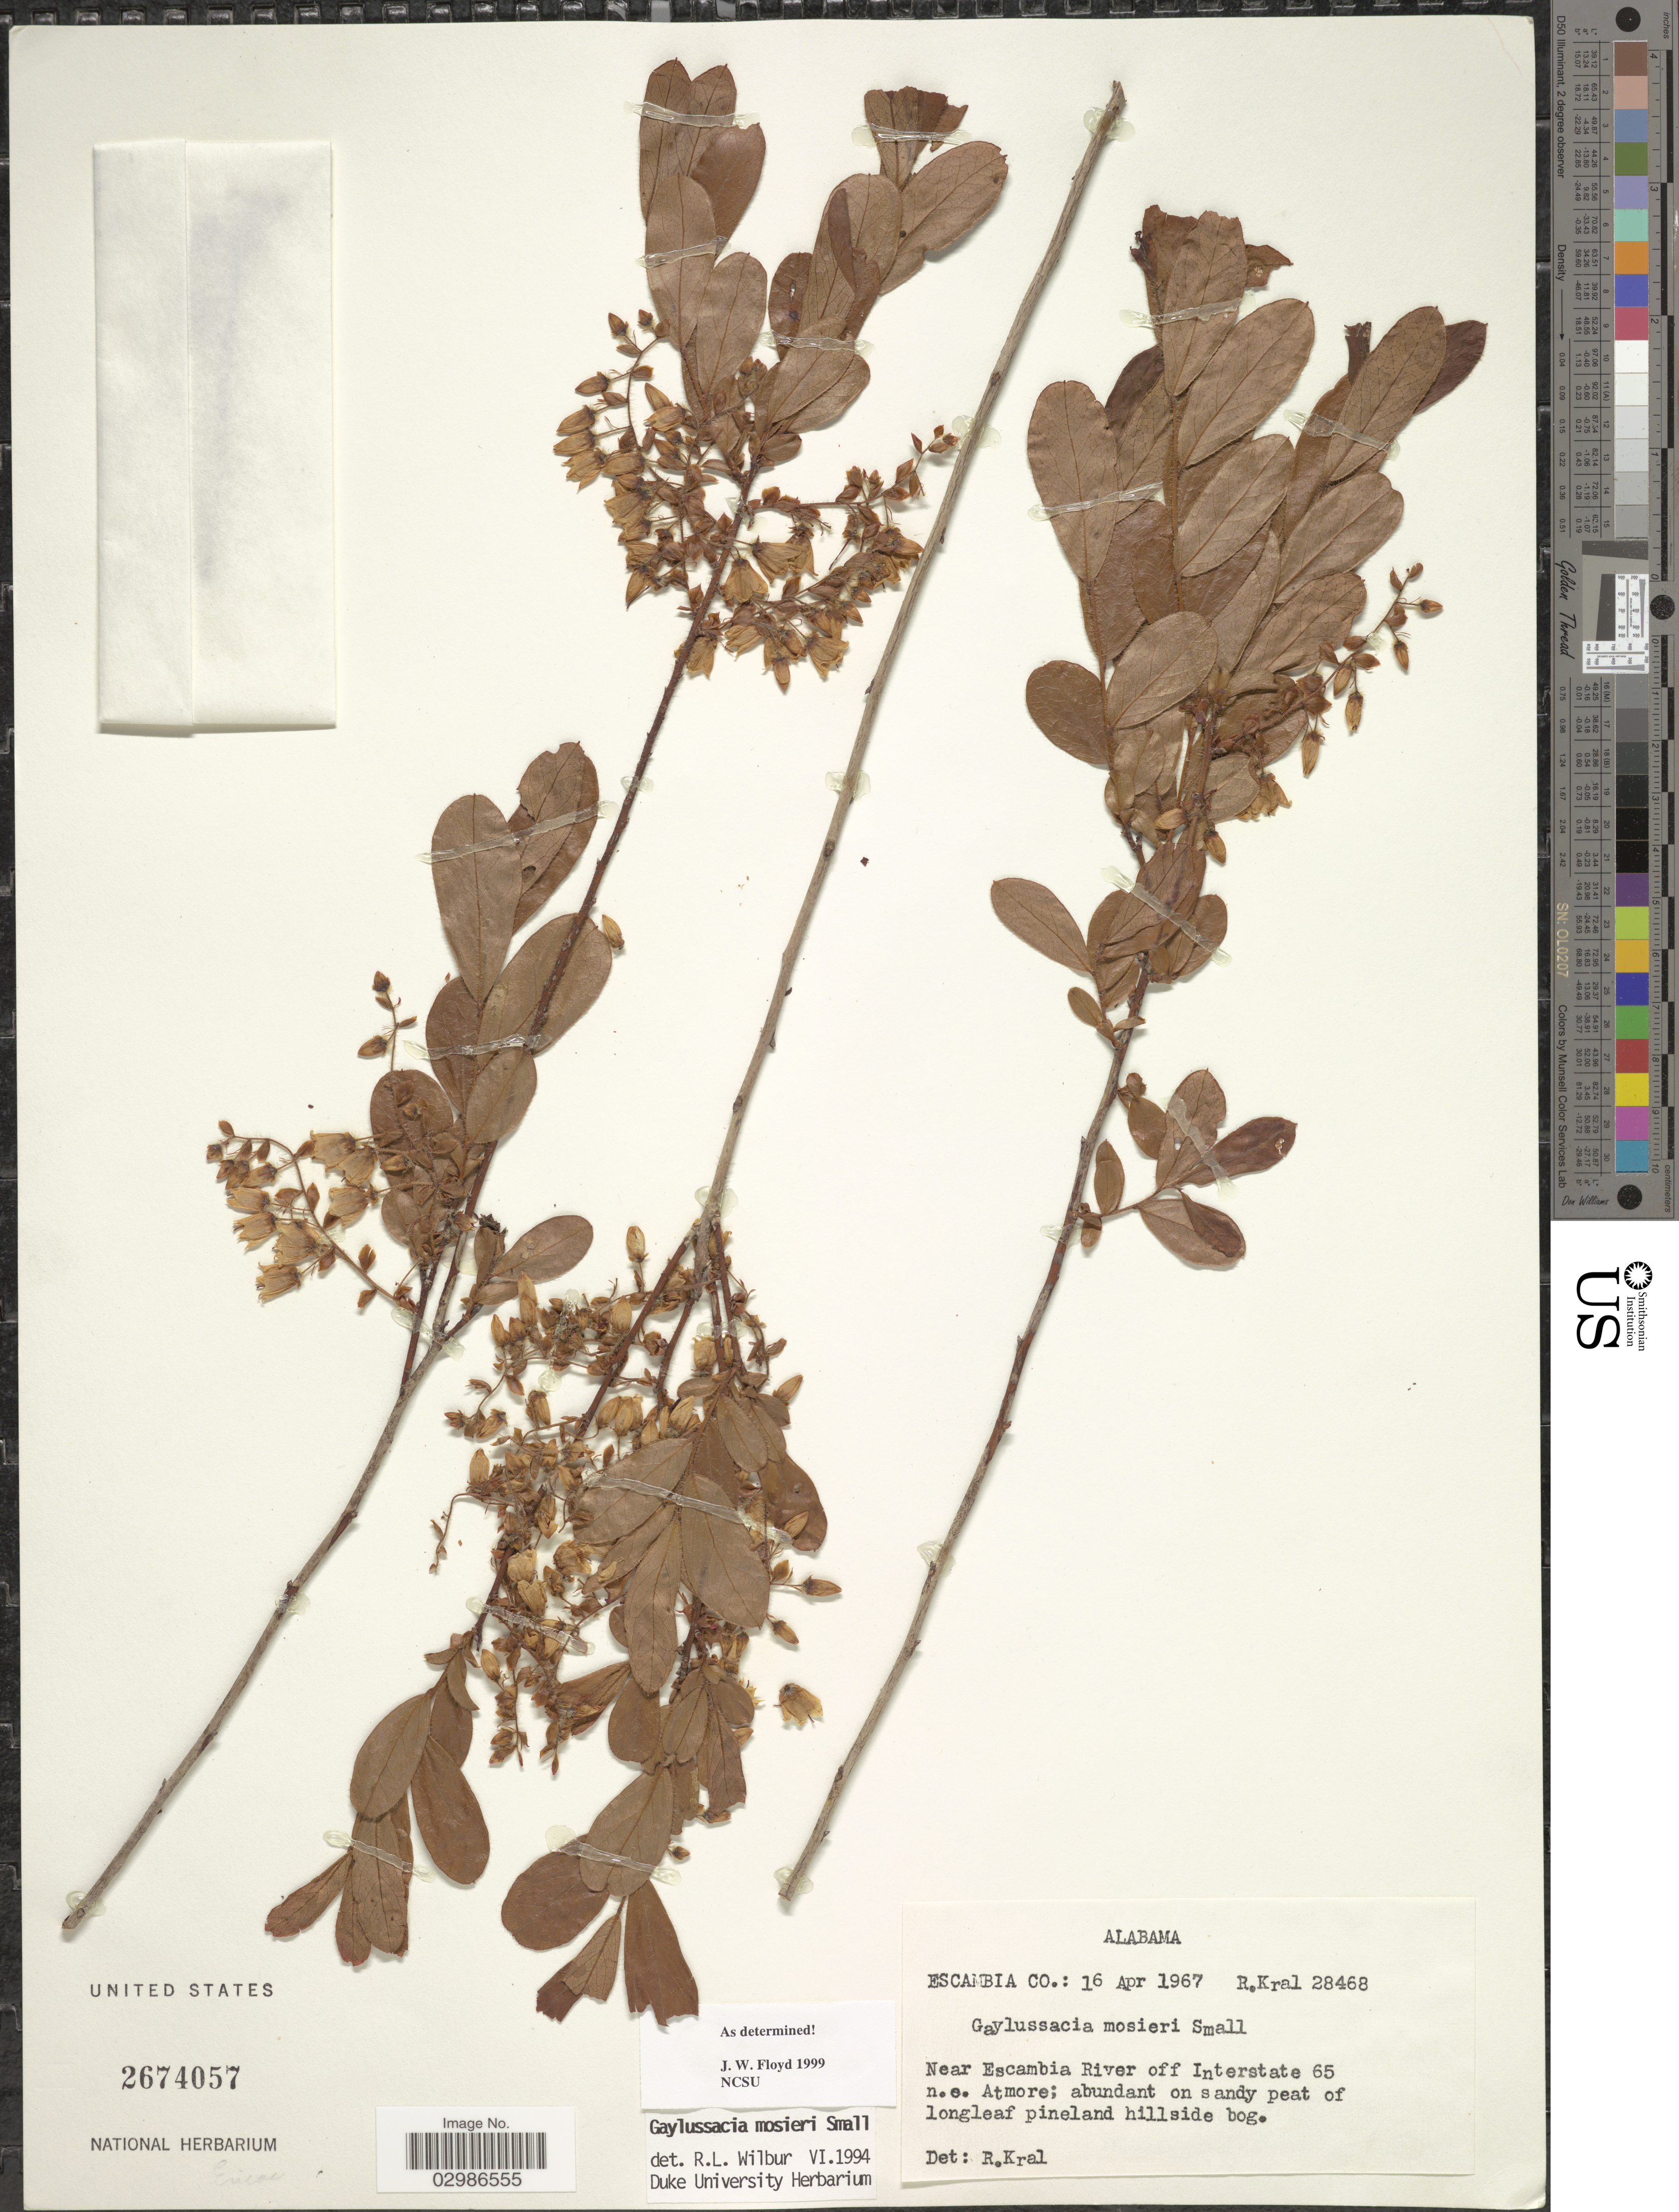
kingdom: Plantae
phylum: Tracheophyta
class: Magnoliopsida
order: Ericales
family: Ericaceae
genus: Gaylussacia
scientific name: Gaylussacia mosieri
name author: Small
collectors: R. Kral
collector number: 28468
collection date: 1967-04-16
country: United States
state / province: Alabama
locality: Escambia Co. Near Escambia River off Interstate 65 n.e. Atmore.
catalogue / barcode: US 2674057